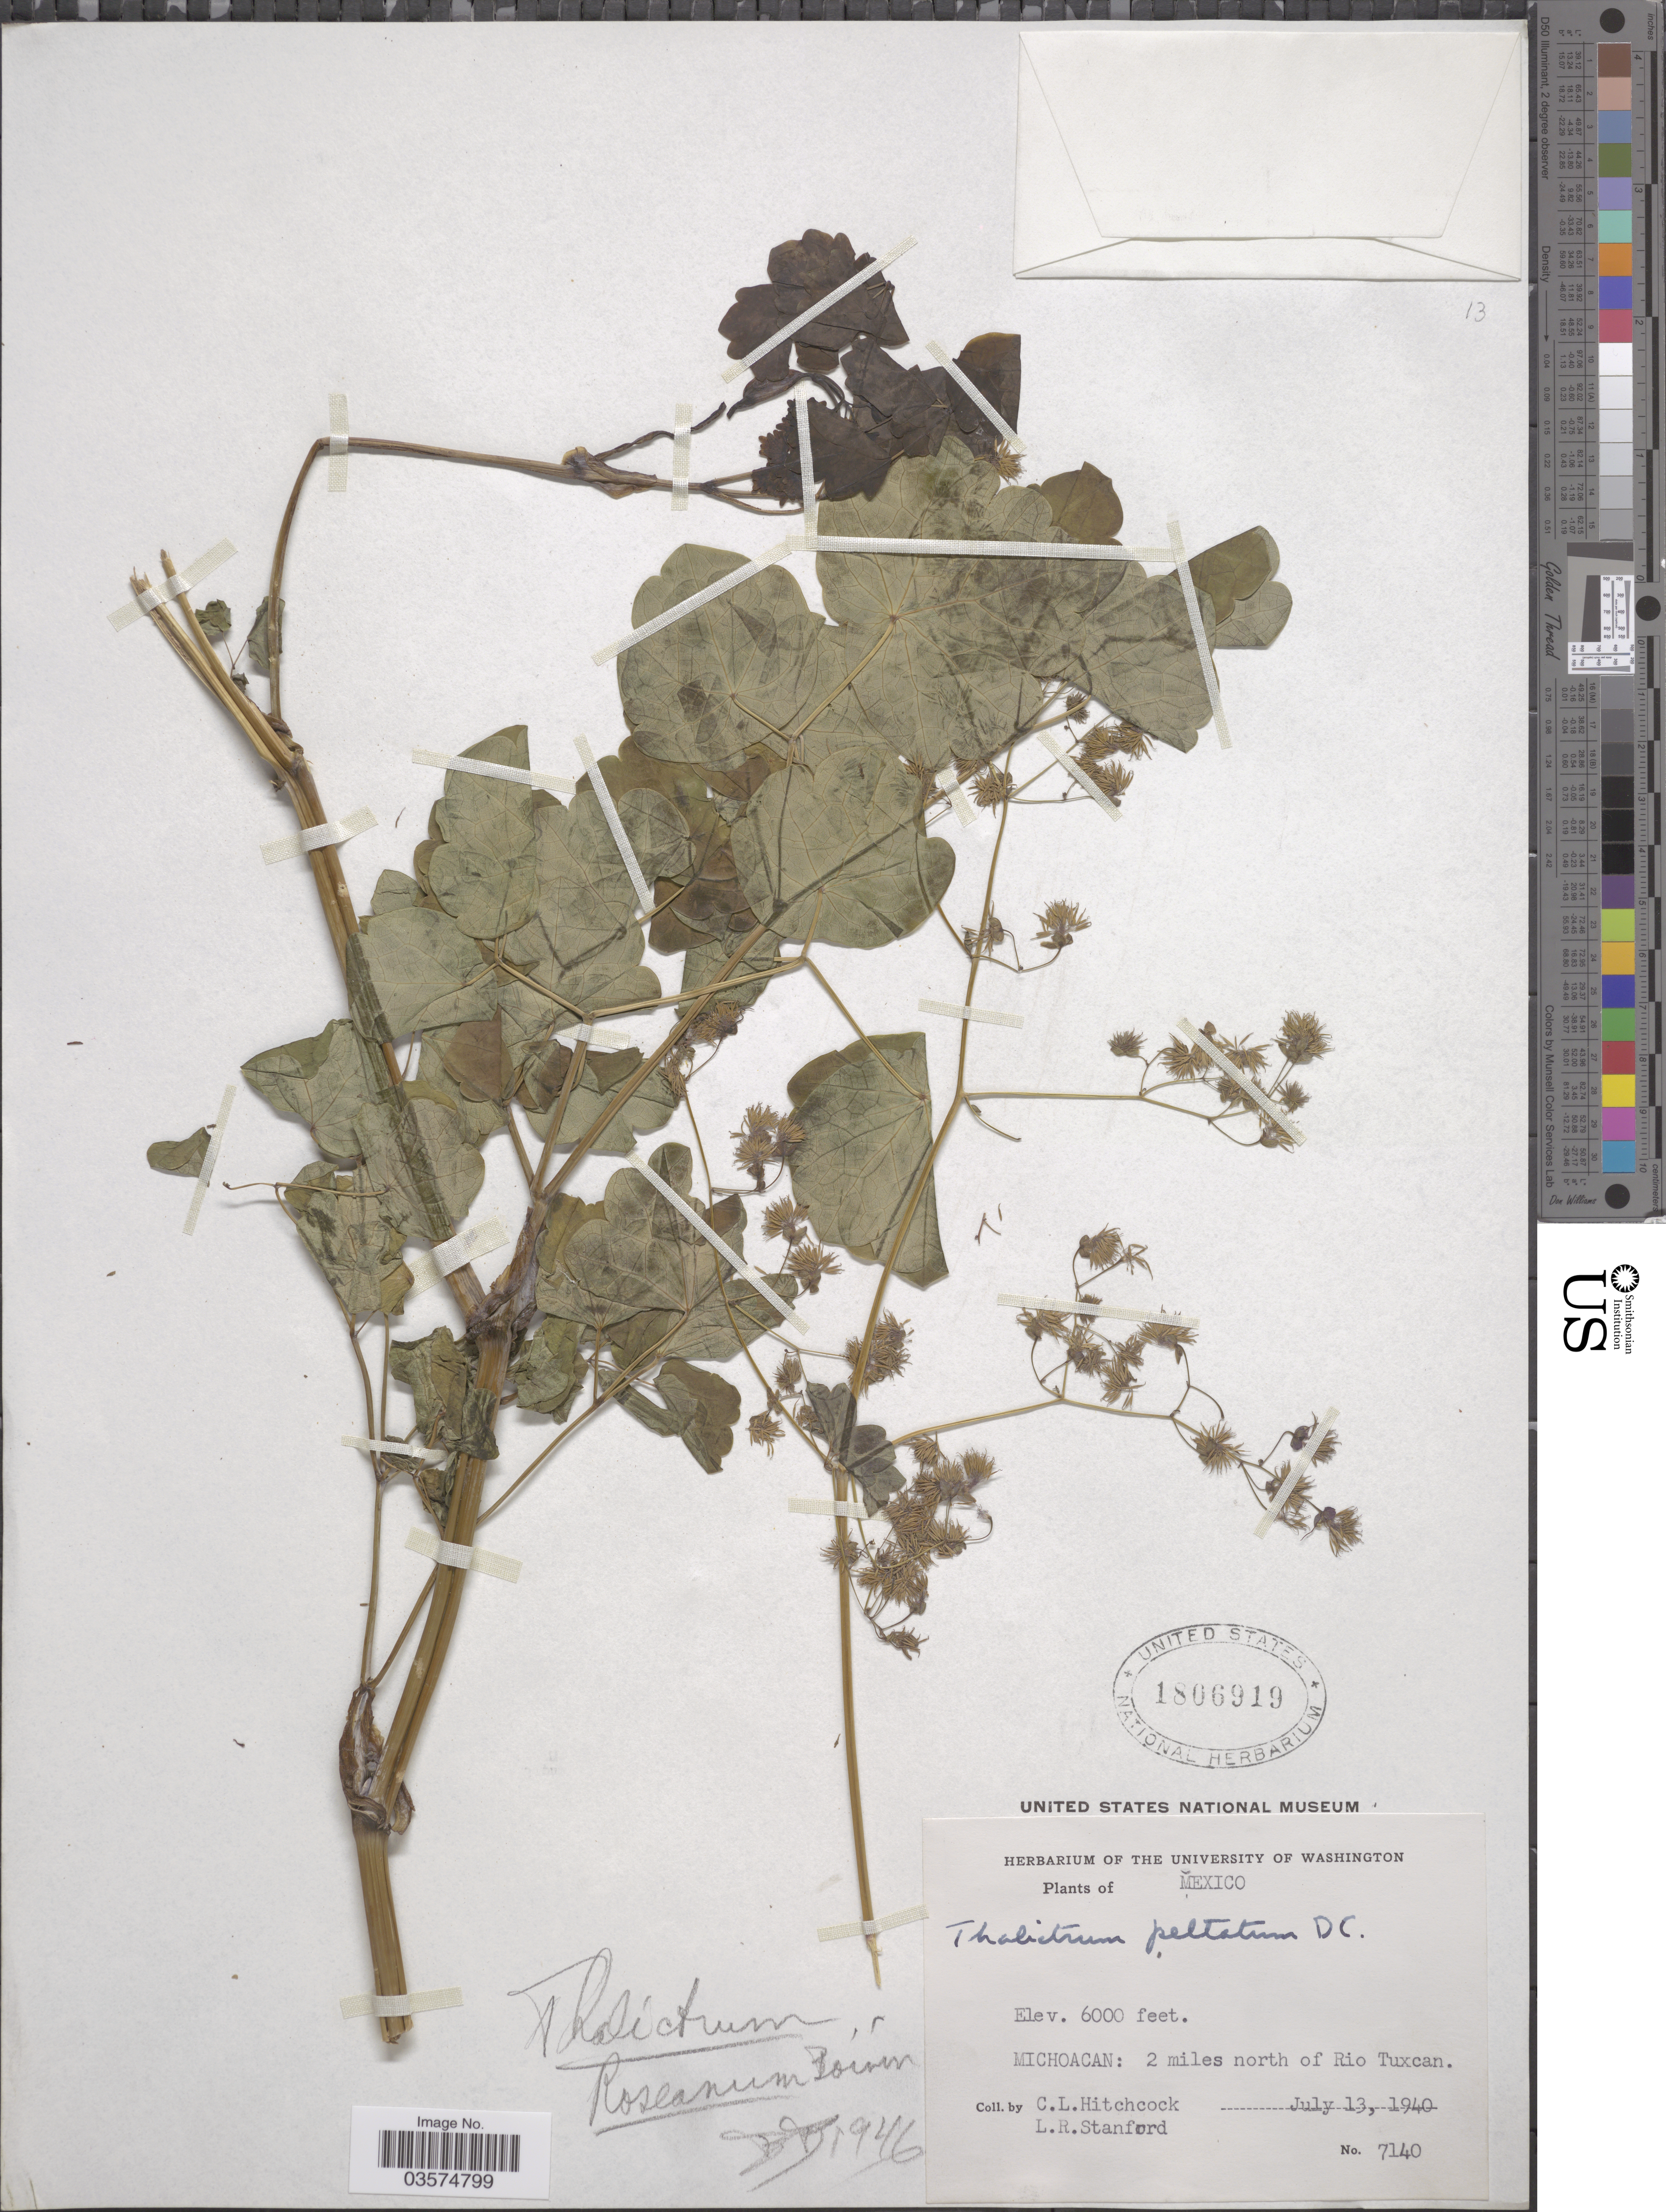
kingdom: Plantae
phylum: Tracheophyta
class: Magnoliopsida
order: Ranunculales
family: Ranunculaceae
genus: Thalictrum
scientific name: Thalictrum roseanum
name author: B. Boivin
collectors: C. L. Hitchcock & L. R. Stanford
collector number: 7140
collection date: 1940-07-13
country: Mexico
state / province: Michoacán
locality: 2 miles north of Rio Tuxcan.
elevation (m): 1829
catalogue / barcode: US 1806919